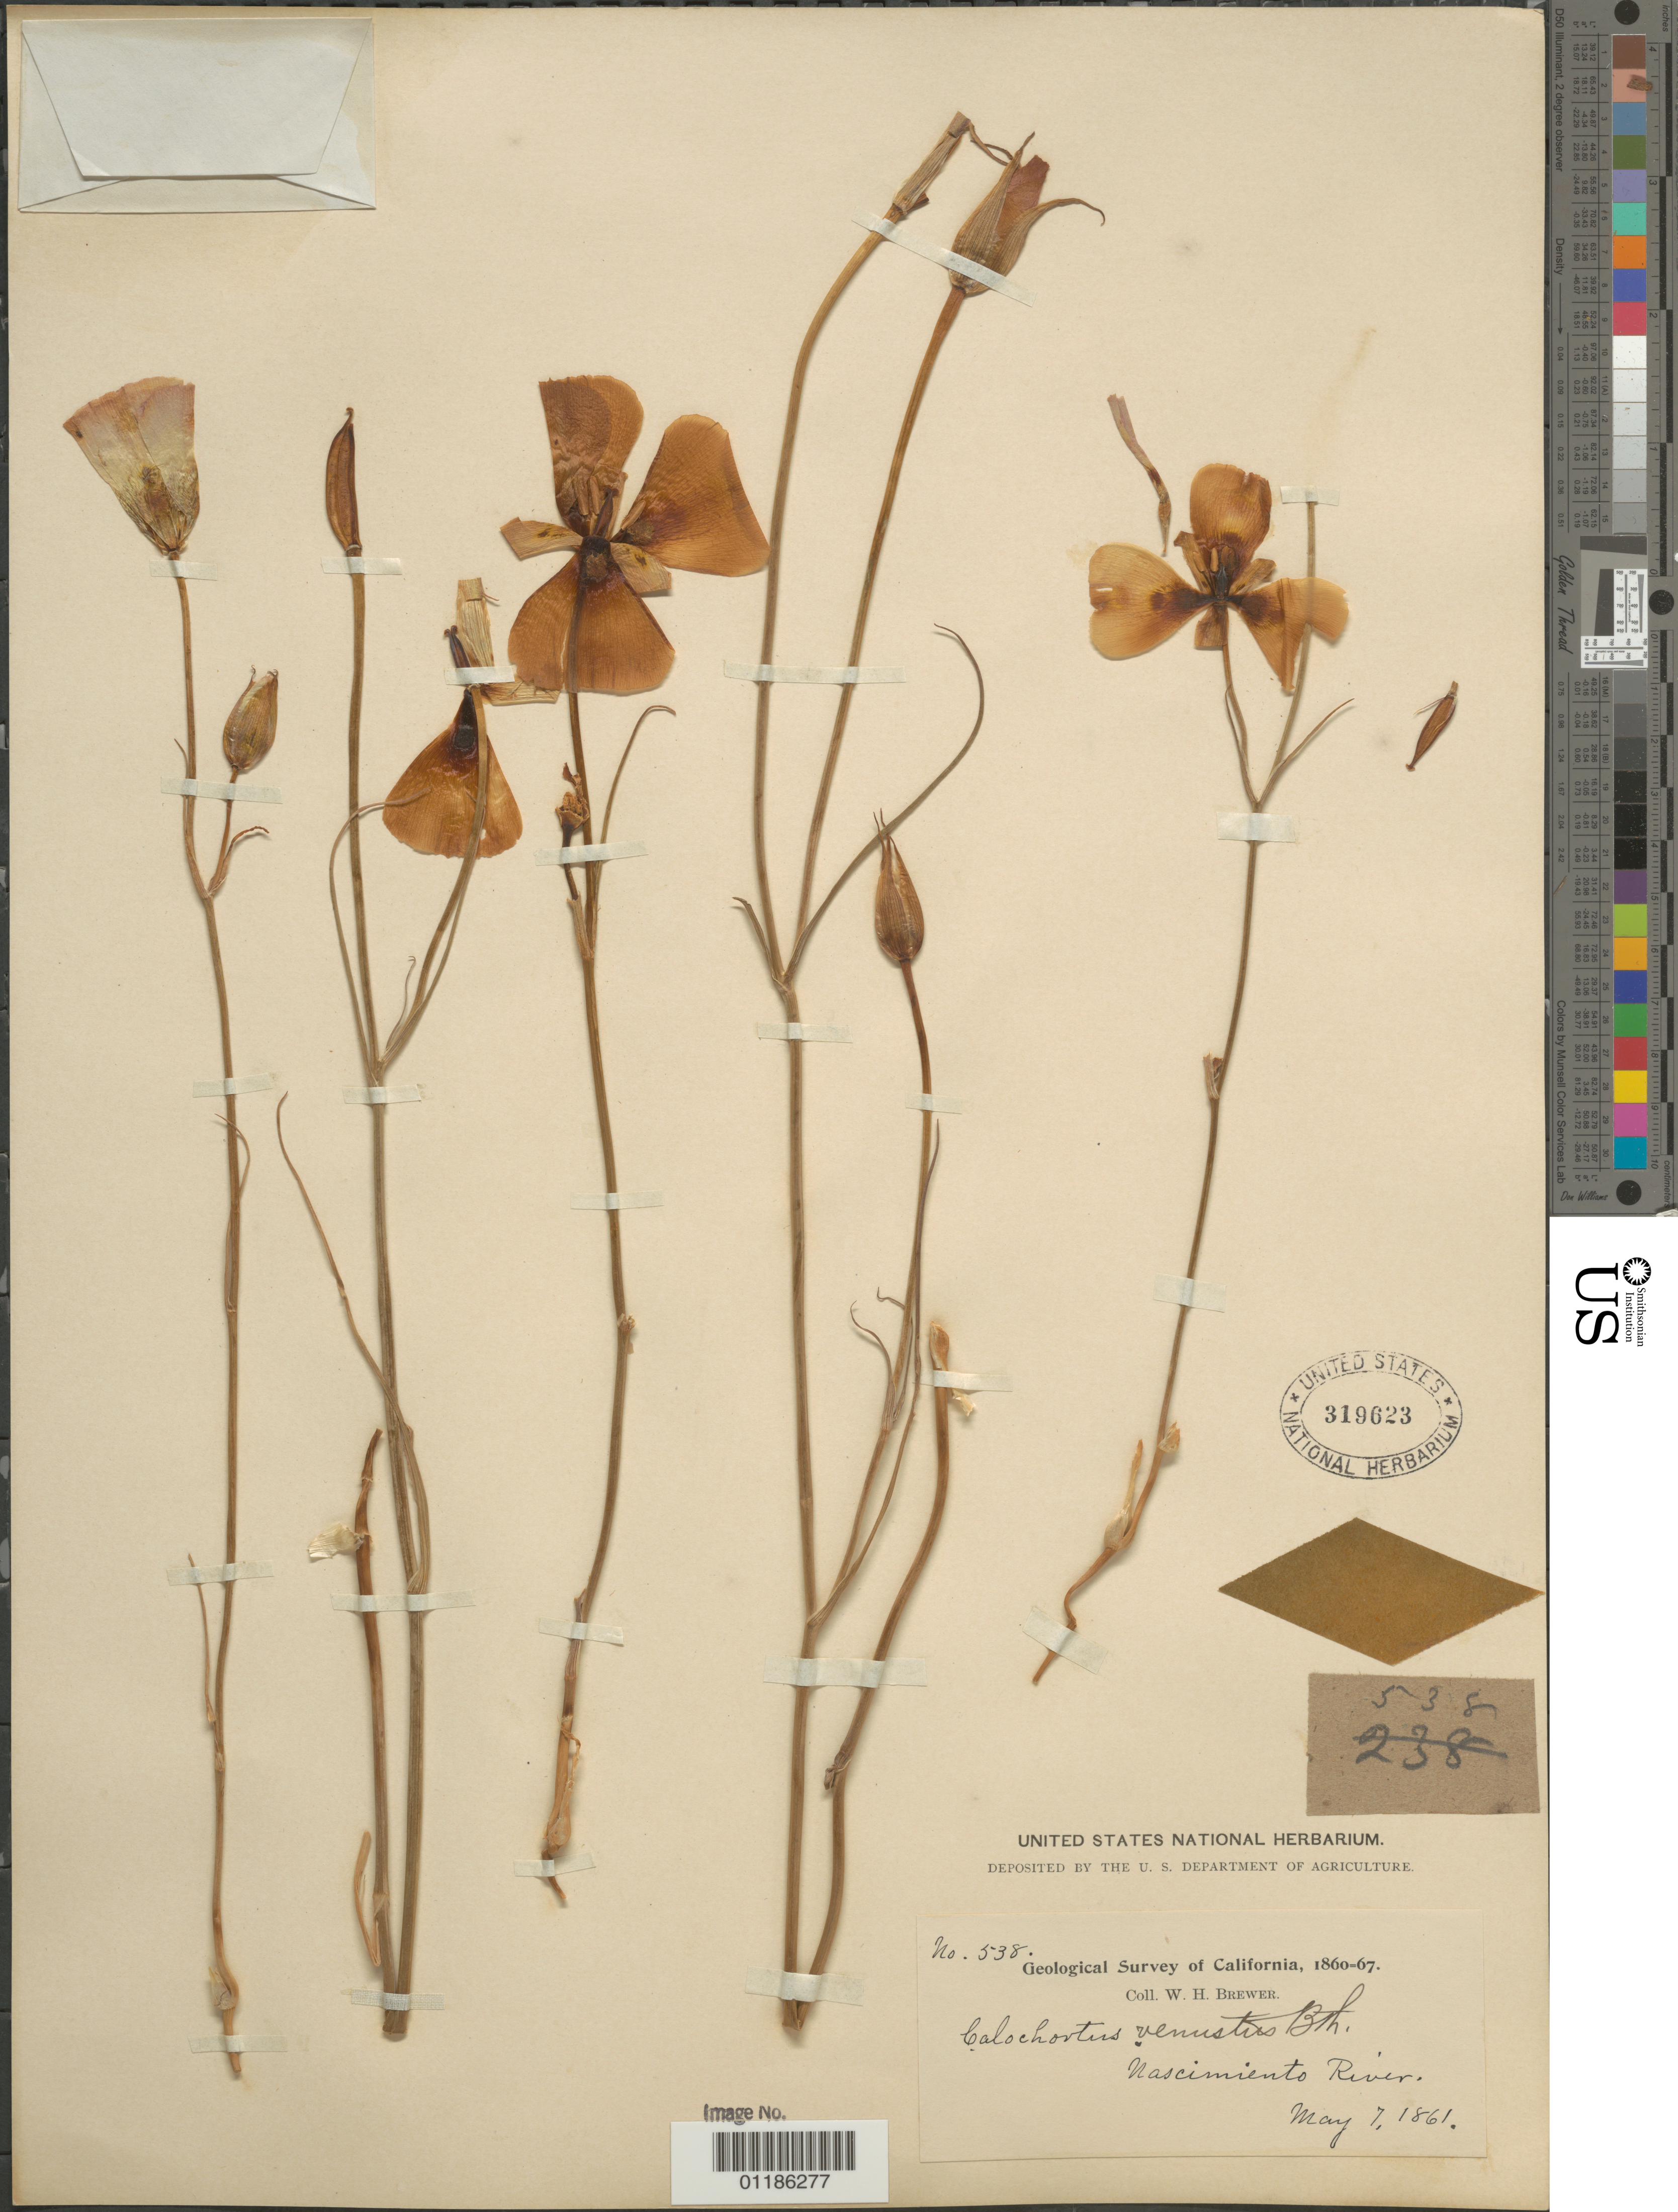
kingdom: Plantae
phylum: Tracheophyta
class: Liliopsida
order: Liliales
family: Liliaceae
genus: Calochortus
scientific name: Calochortus venustus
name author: Douglas ex Benth.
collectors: W. H. Brewer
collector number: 538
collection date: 1861-05-07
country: United States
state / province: California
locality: Nascimiento River.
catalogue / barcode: US 319623